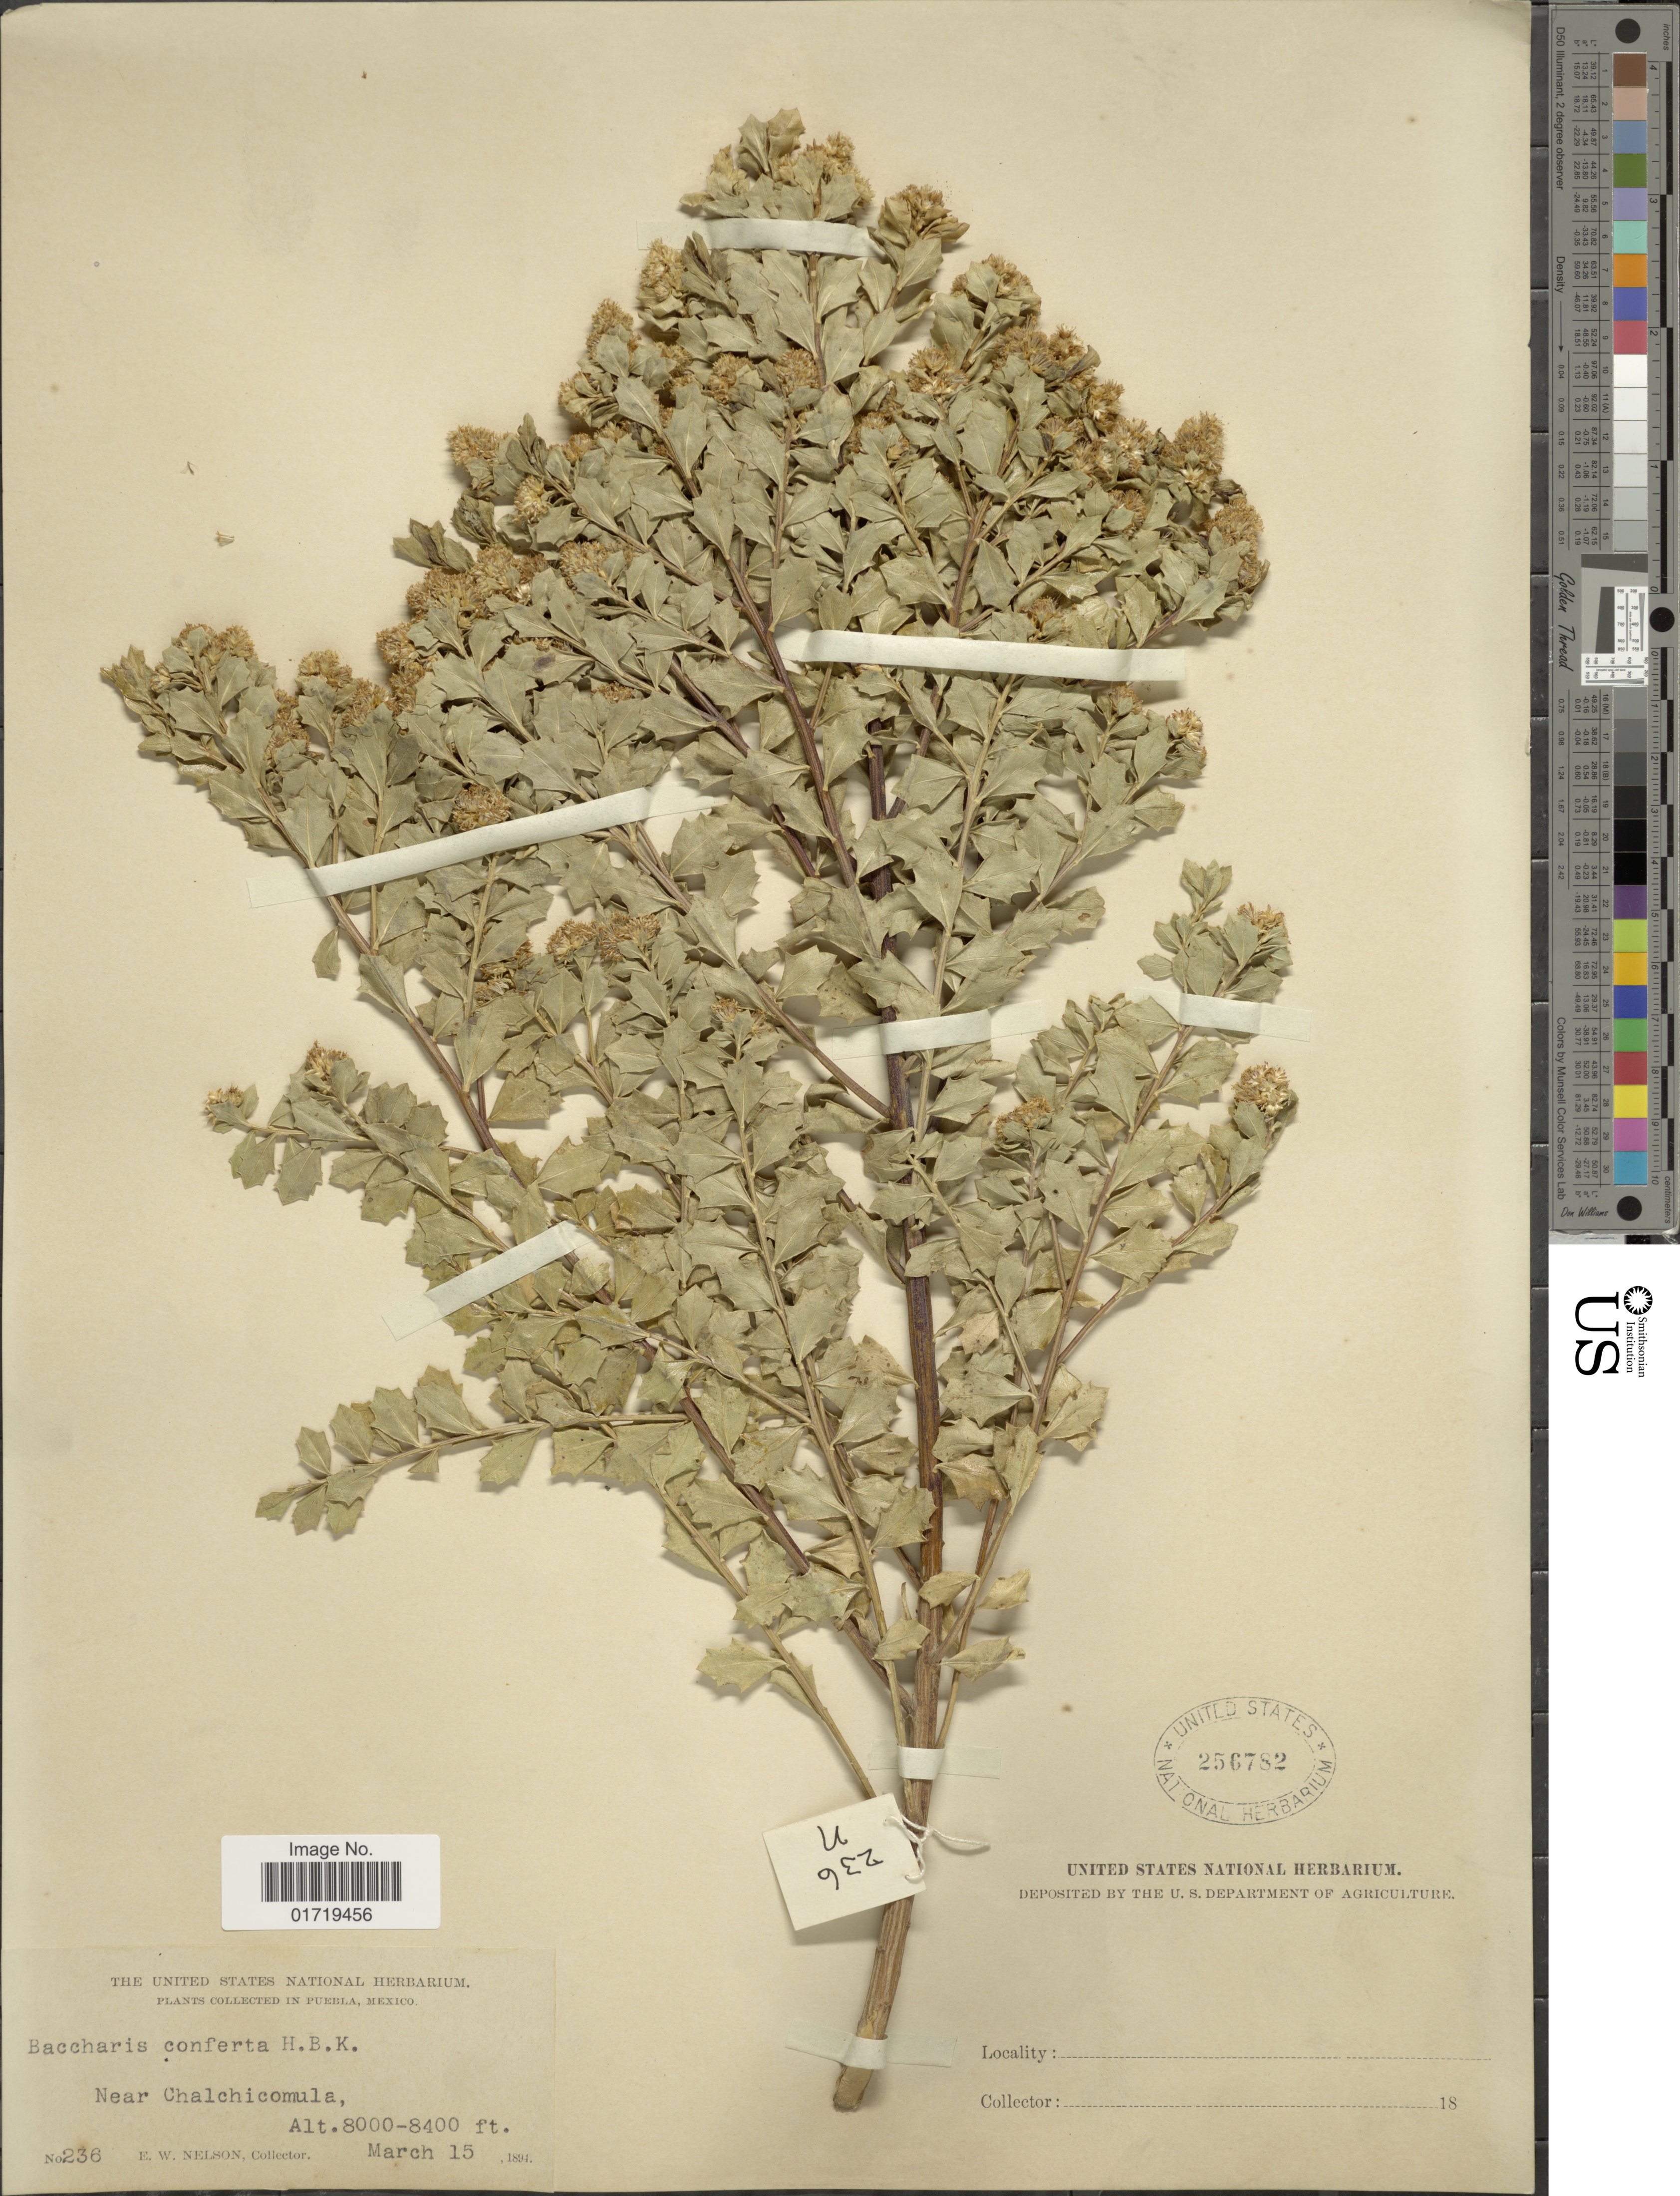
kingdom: Plantae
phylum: Tracheophyta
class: Magnoliopsida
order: Asterales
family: Asteraceae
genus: Baccharis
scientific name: Baccharis conferta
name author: Kunth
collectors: E. W. Nelson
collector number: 238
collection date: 1894-03-15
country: Mexico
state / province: Puebla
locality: Near Chalchicomula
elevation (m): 2438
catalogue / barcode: US 256782